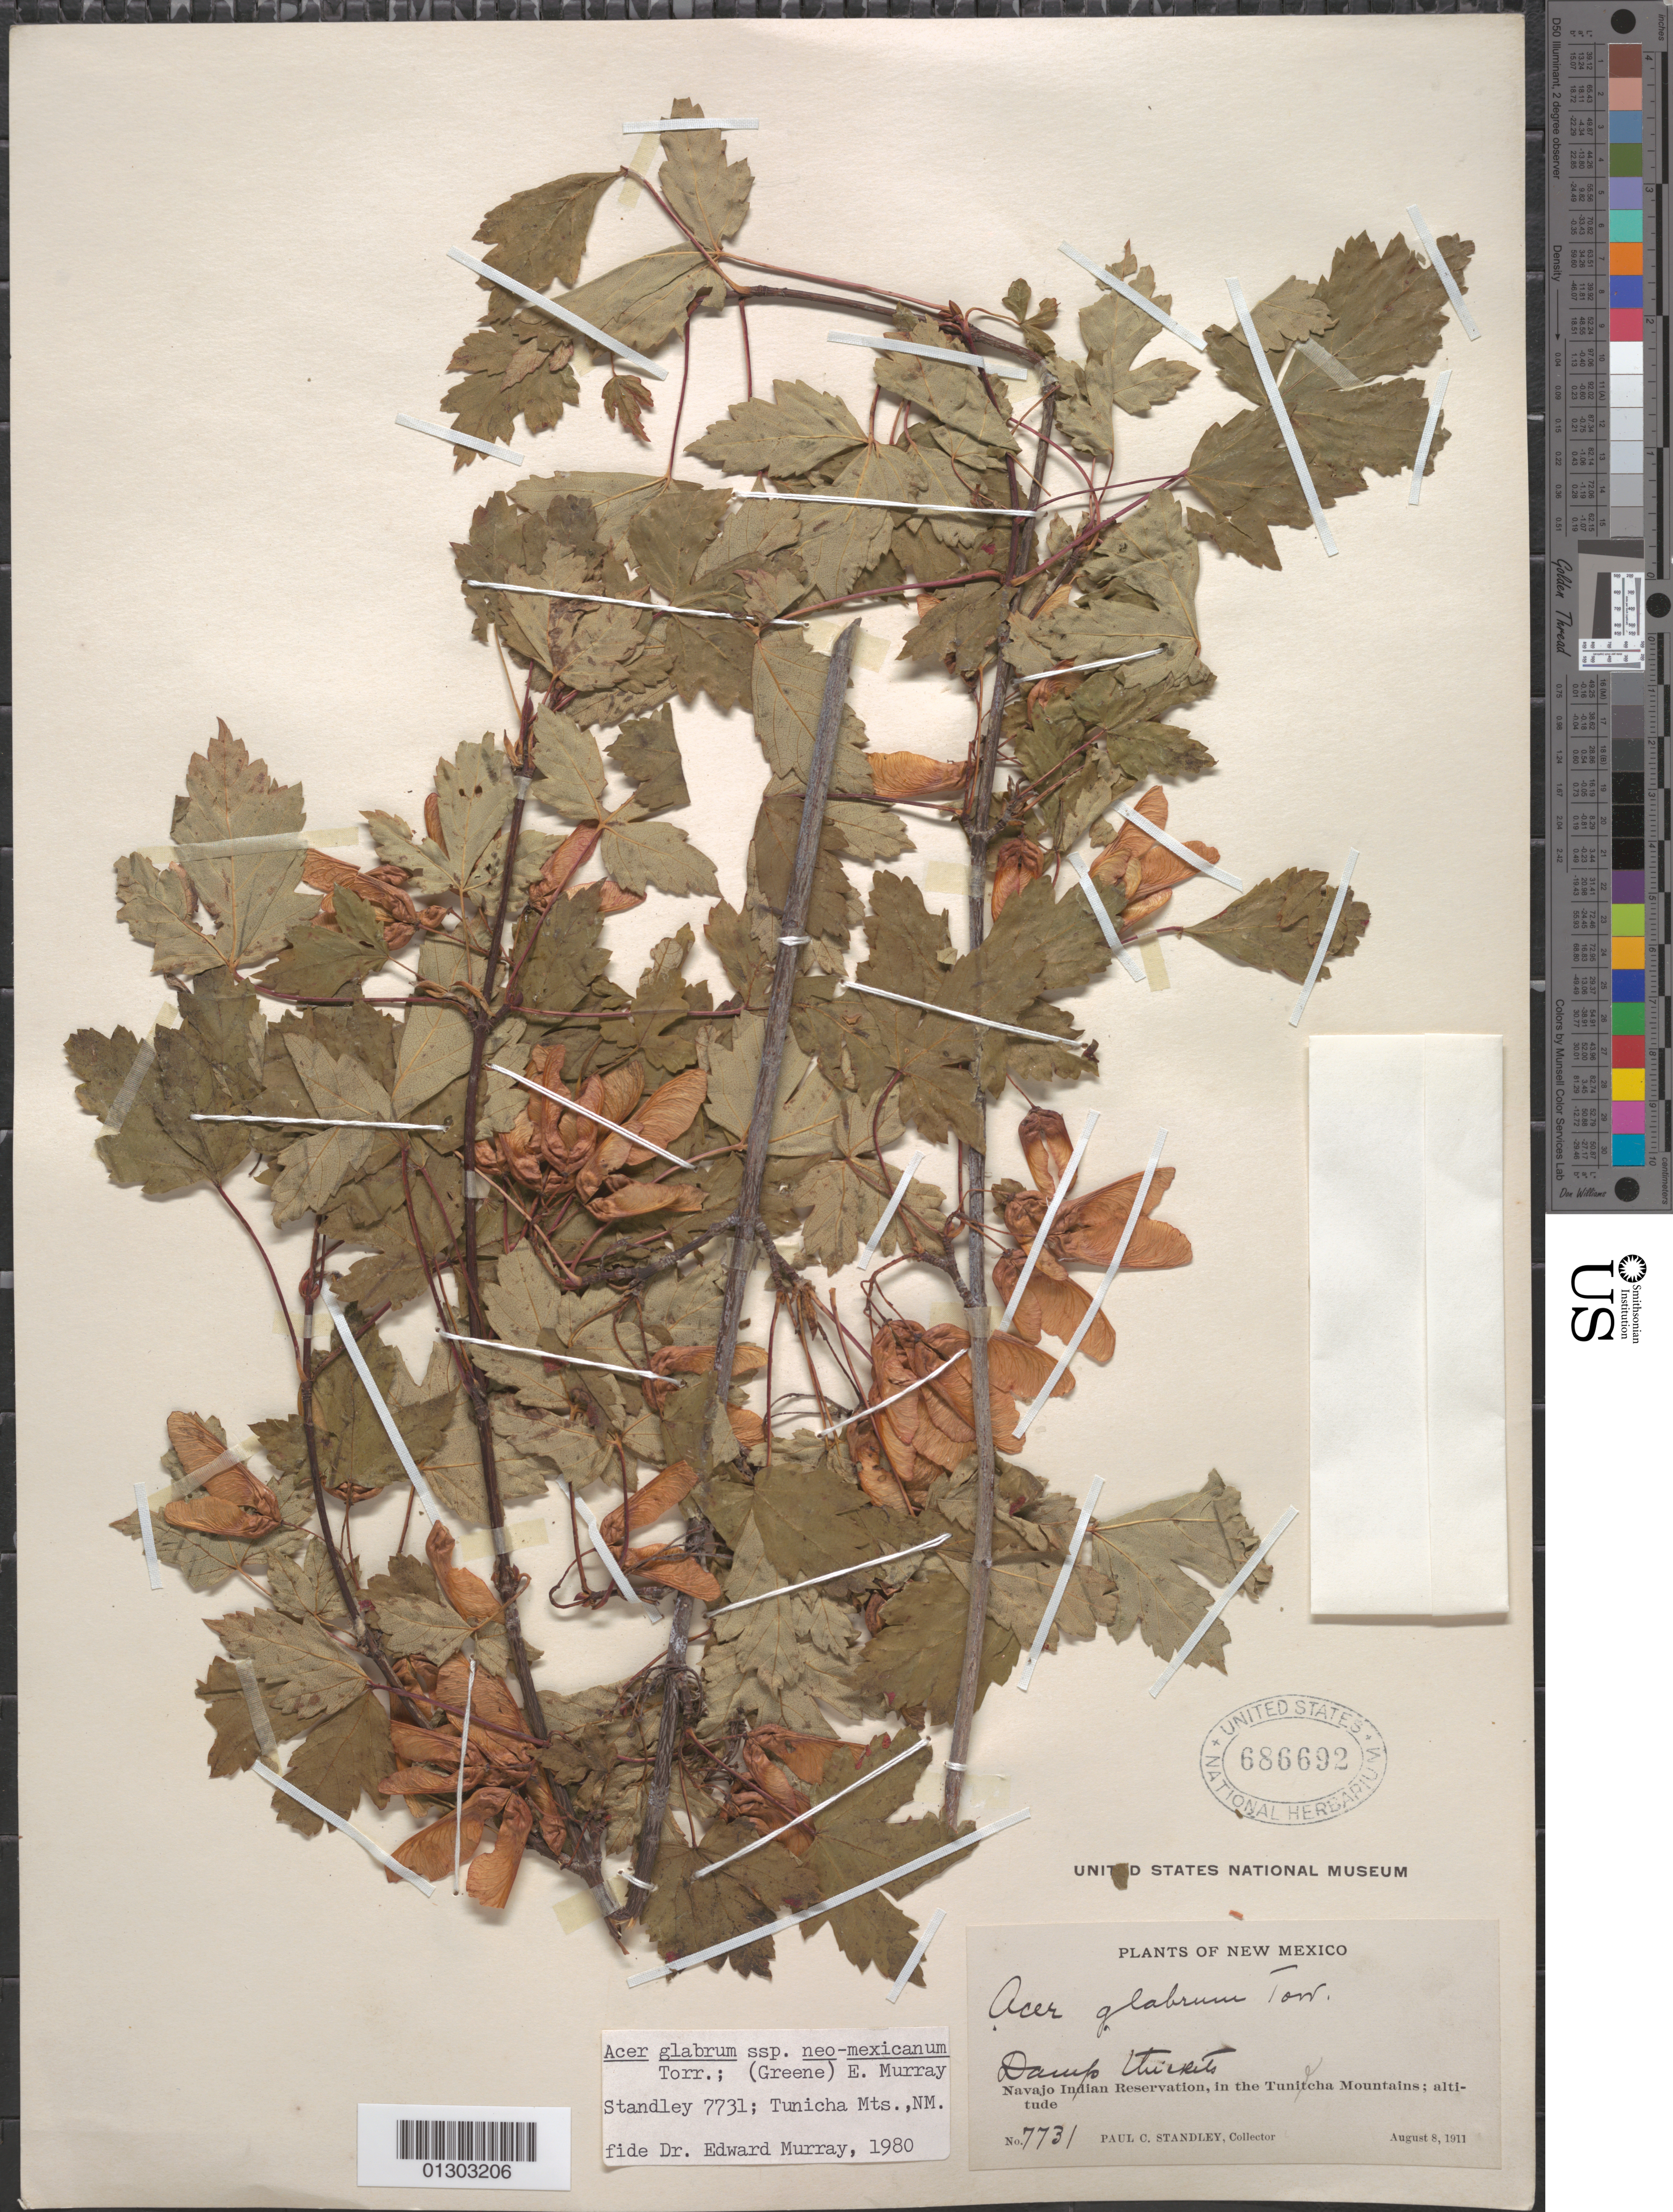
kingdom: Plantae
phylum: Tracheophyta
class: Magnoliopsida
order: Sapindales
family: Sapindaceae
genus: Acer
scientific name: Acer glabrum subsp. neomexicanum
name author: (Greene) A.E. Murray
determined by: Murray, Edward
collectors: P. C. Standley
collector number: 7731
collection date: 1911-08-08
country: United States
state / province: New Mexico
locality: Tunicha Mts., Navajo Indian Reservation.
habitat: Damp thickets.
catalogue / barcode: US 686692